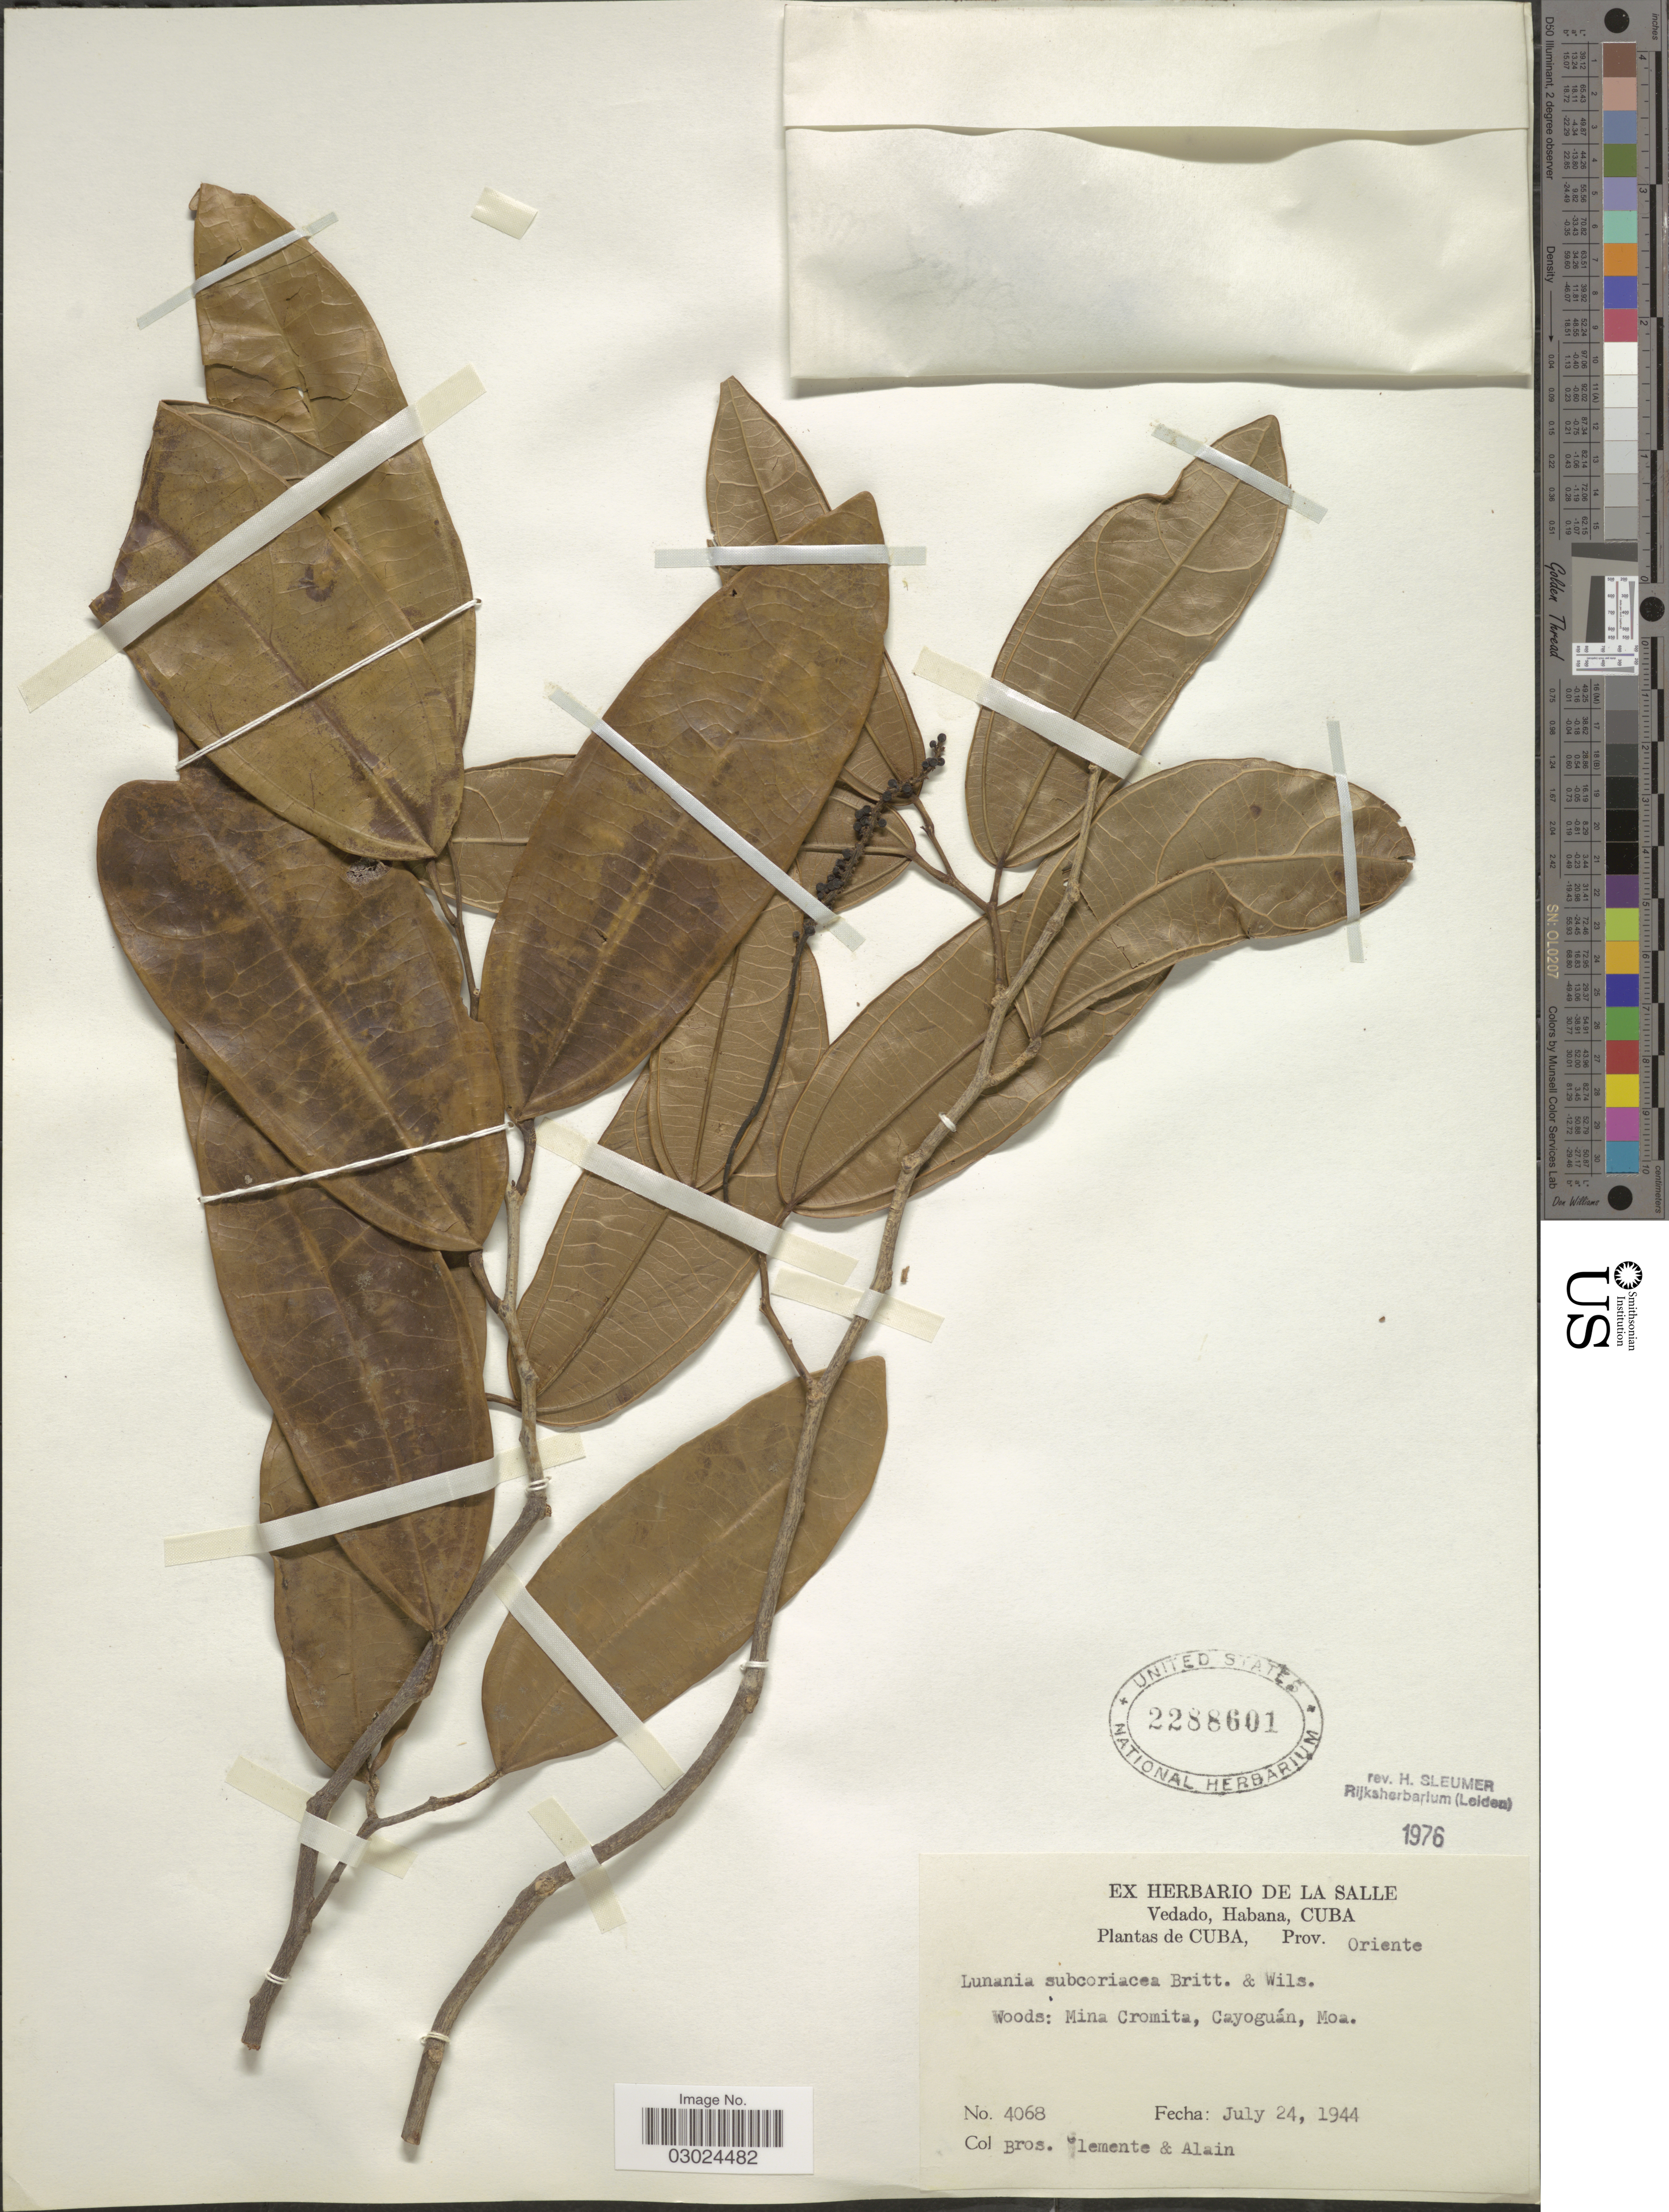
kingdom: Plantae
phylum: Tracheophyta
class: Magnoliopsida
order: Malpighiales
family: Salicaceae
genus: Lunania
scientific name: Lunania subcoriacea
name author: Britton & P. Wilson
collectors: Bro. Clemente & Alain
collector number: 4068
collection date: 1944-07-24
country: Cuba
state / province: Oriente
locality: Mina Cromita, Cayoguán, Moa.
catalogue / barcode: US 2288601